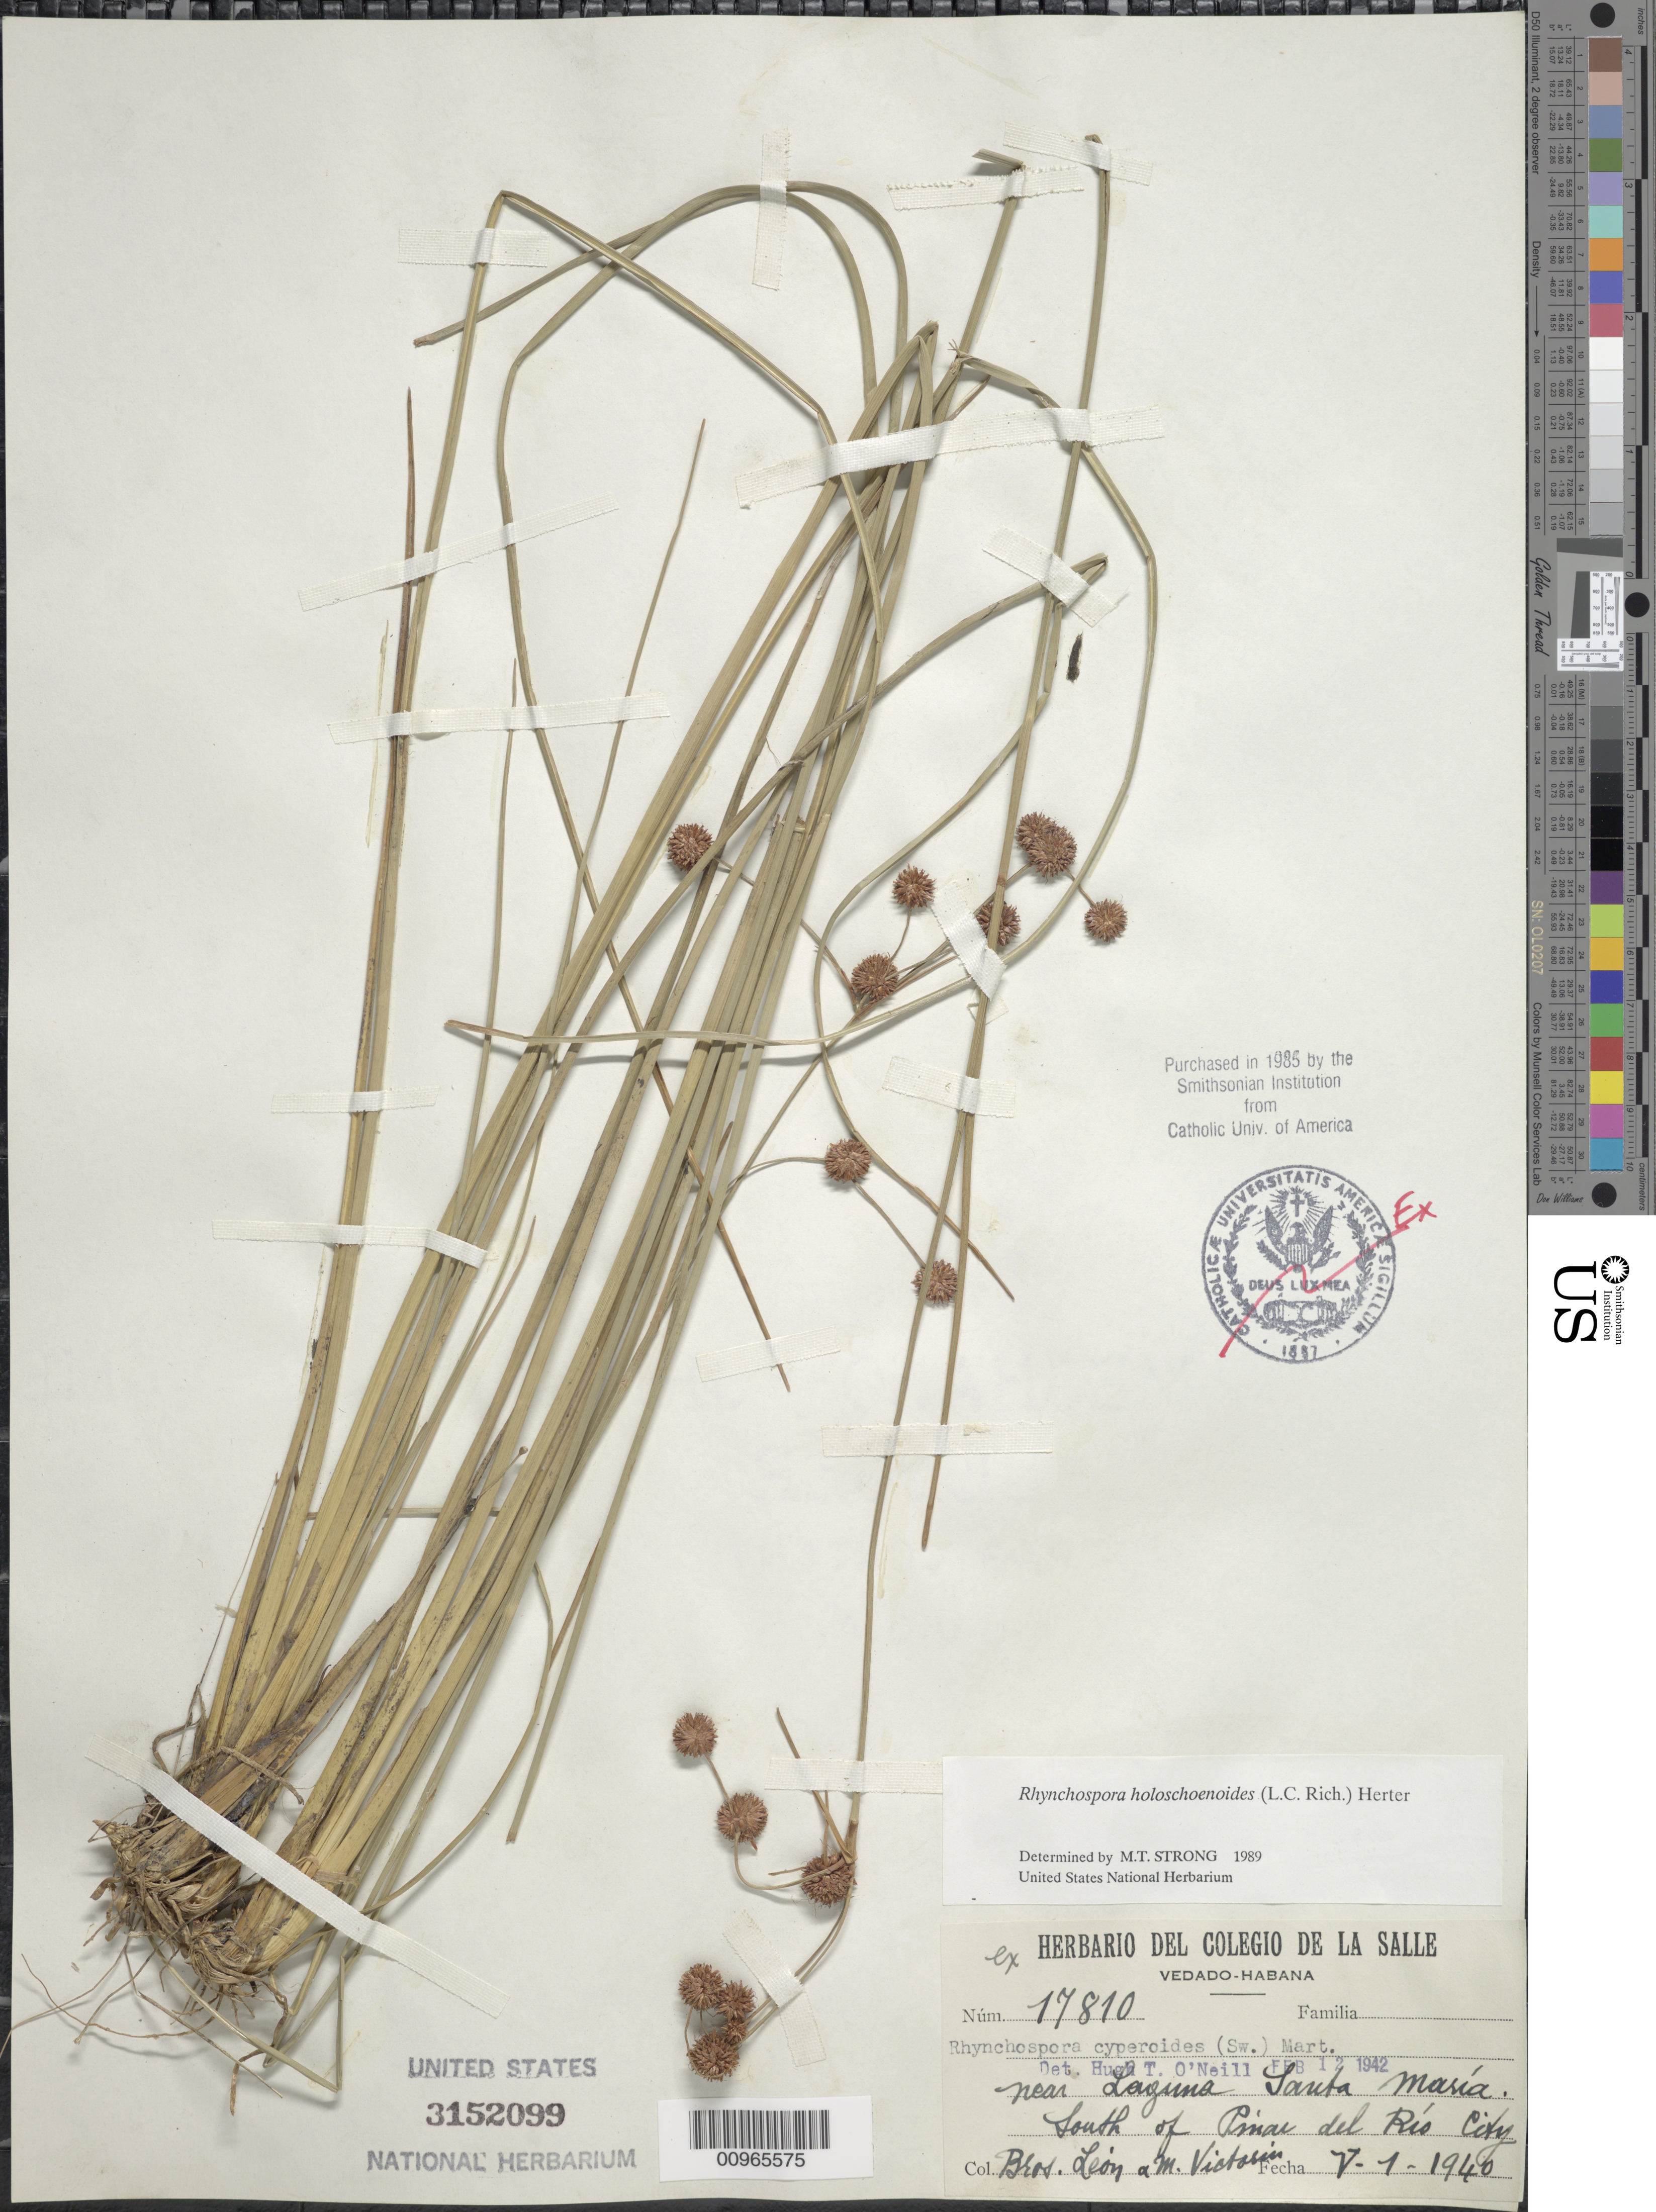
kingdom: Plantae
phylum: Tracheophyta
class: Liliopsida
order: Poales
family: Cyperaceae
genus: Rhynchospora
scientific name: Rhynchospora holoschoenoides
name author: (Rich.) Herter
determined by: Strong, M. T., (US), Smithsonian Institution - National Museum of Natural History (UNITED STATES)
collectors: Bro. León & F. Victorin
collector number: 17810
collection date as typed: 01 May 1940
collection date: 1940-05-01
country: Cuba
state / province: Pinar del Rio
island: Cuba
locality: Near Laguna Santa María, S of Pinar del Rio City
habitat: Near laguna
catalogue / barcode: US 3152099